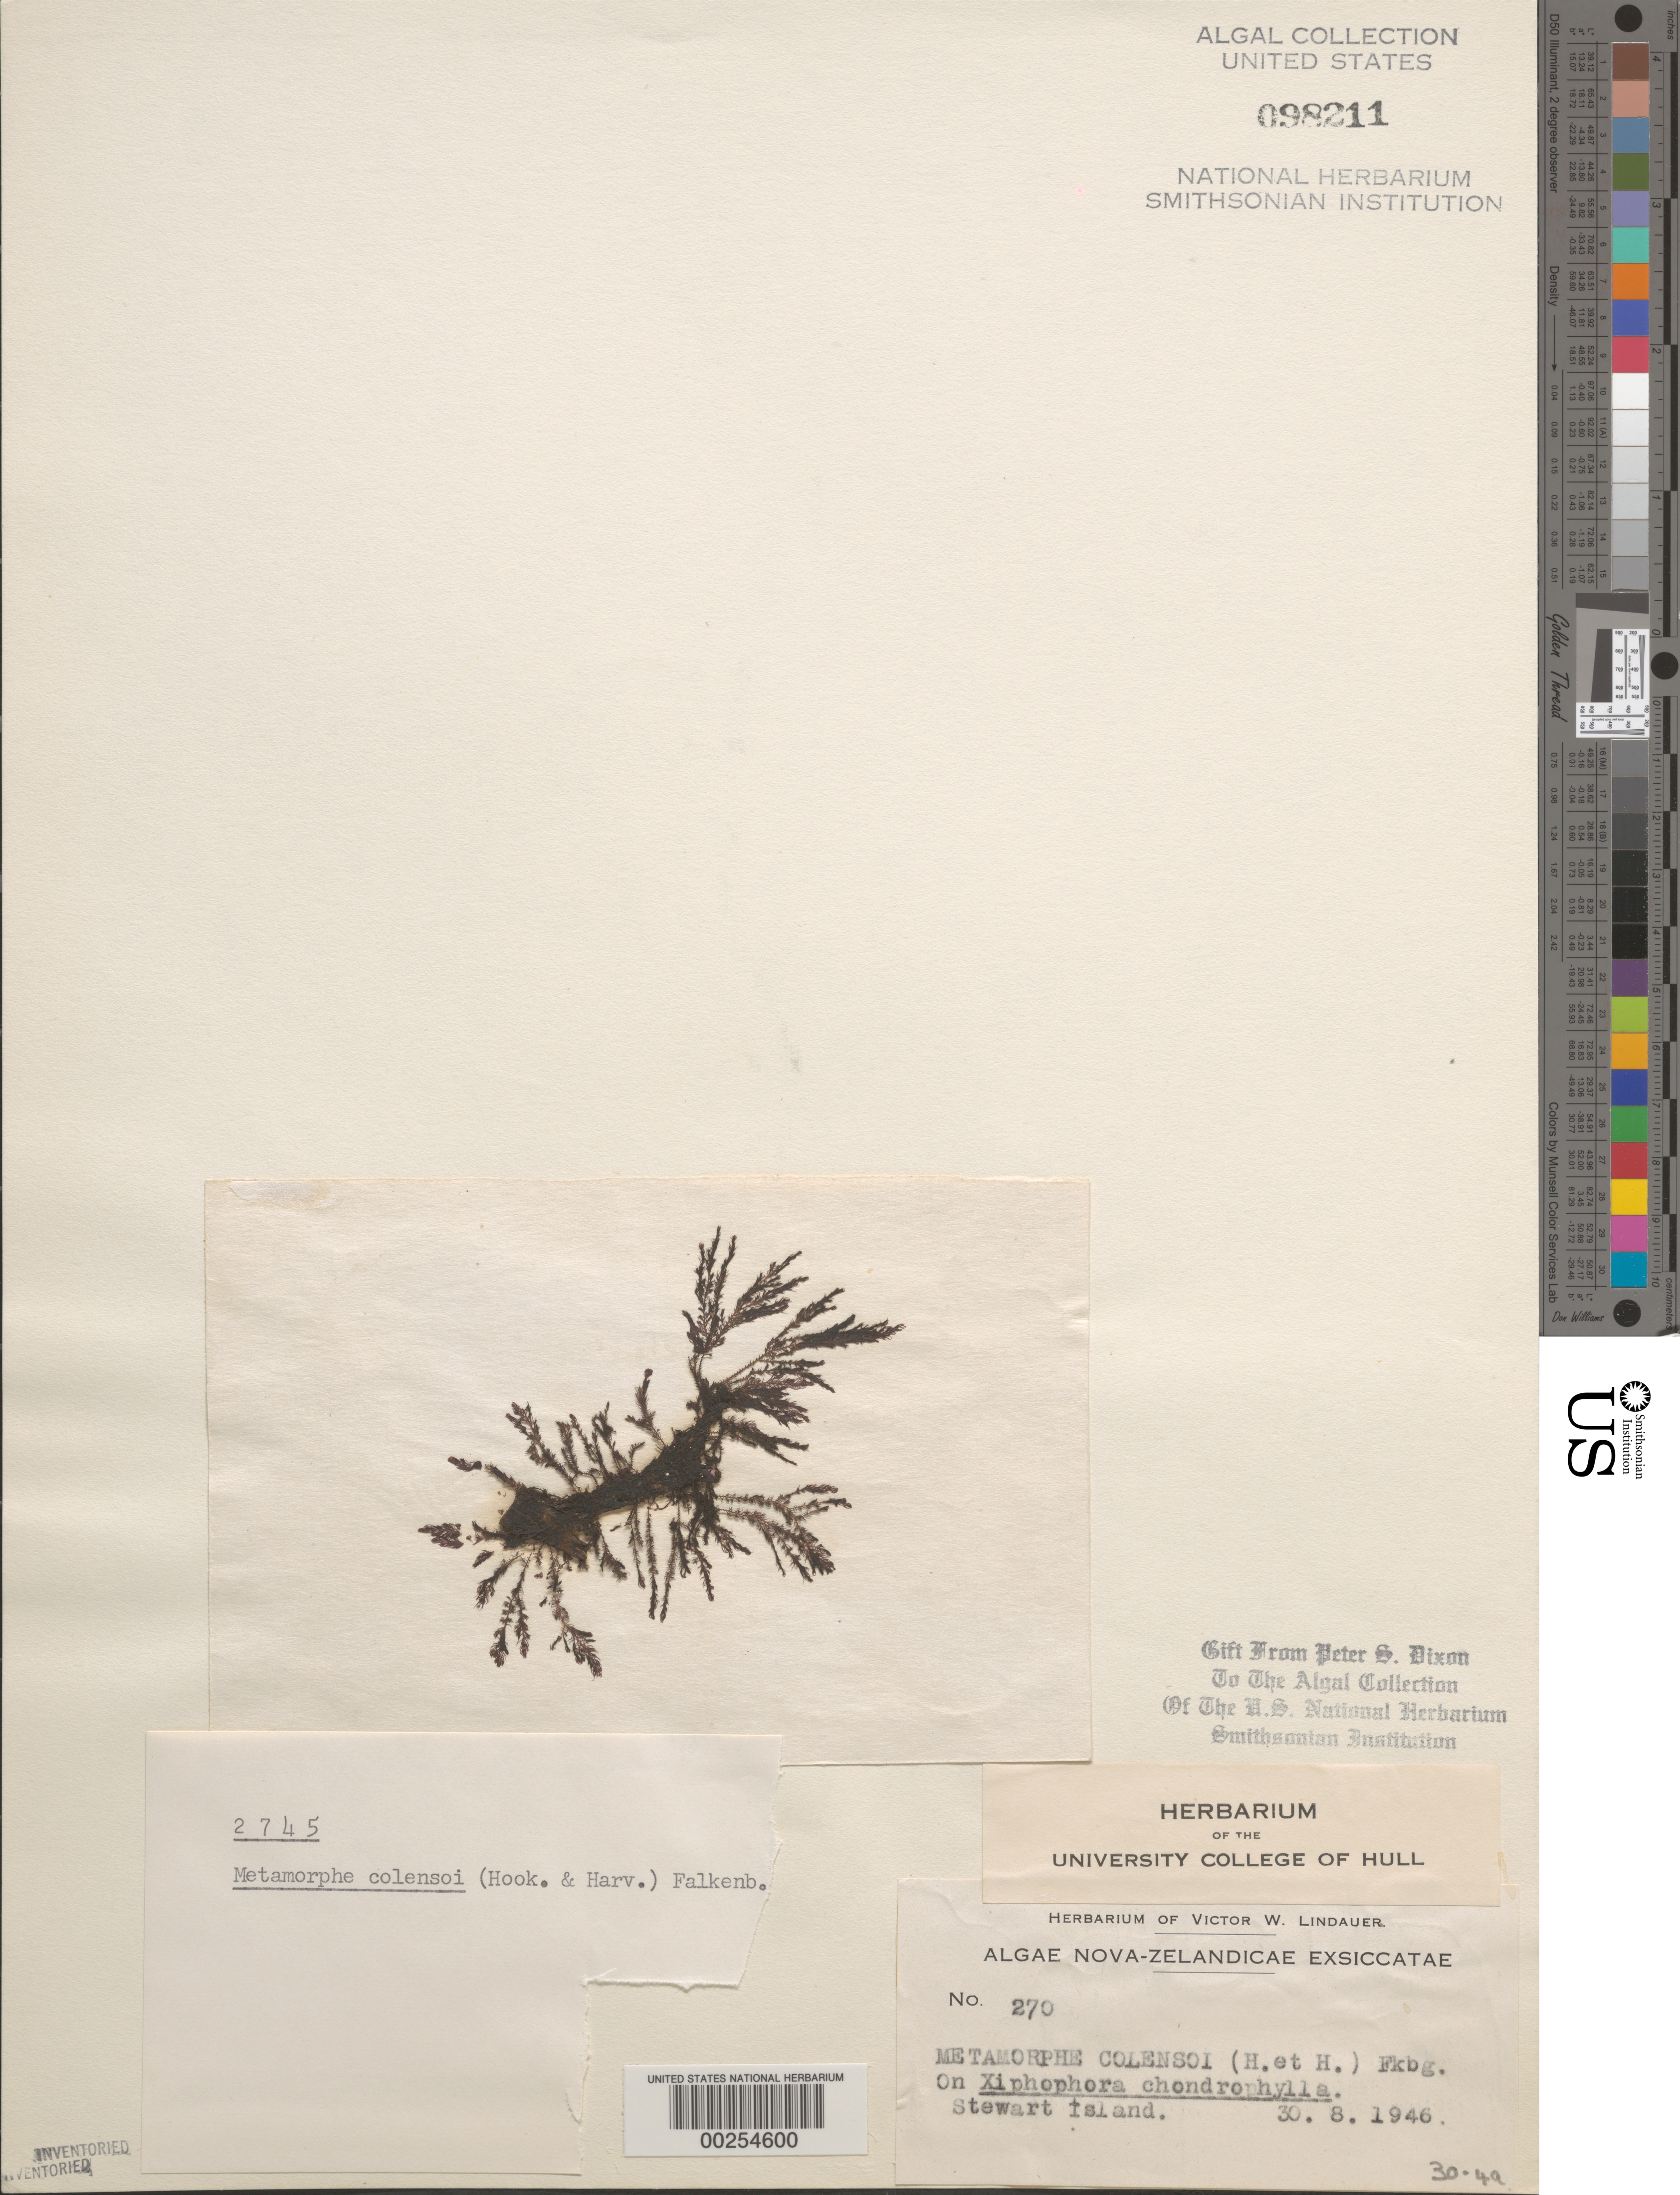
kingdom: Plantae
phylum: Rhodophyta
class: Florideophyceae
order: Ceramiales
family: Rhodomelaceae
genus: Metamorphe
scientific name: Metamorphe colensoi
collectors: V. Lindauer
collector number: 270 & PSD 2745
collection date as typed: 30 Aug 1946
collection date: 1946-08-30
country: New Zealand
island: Stewart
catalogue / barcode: US 98211